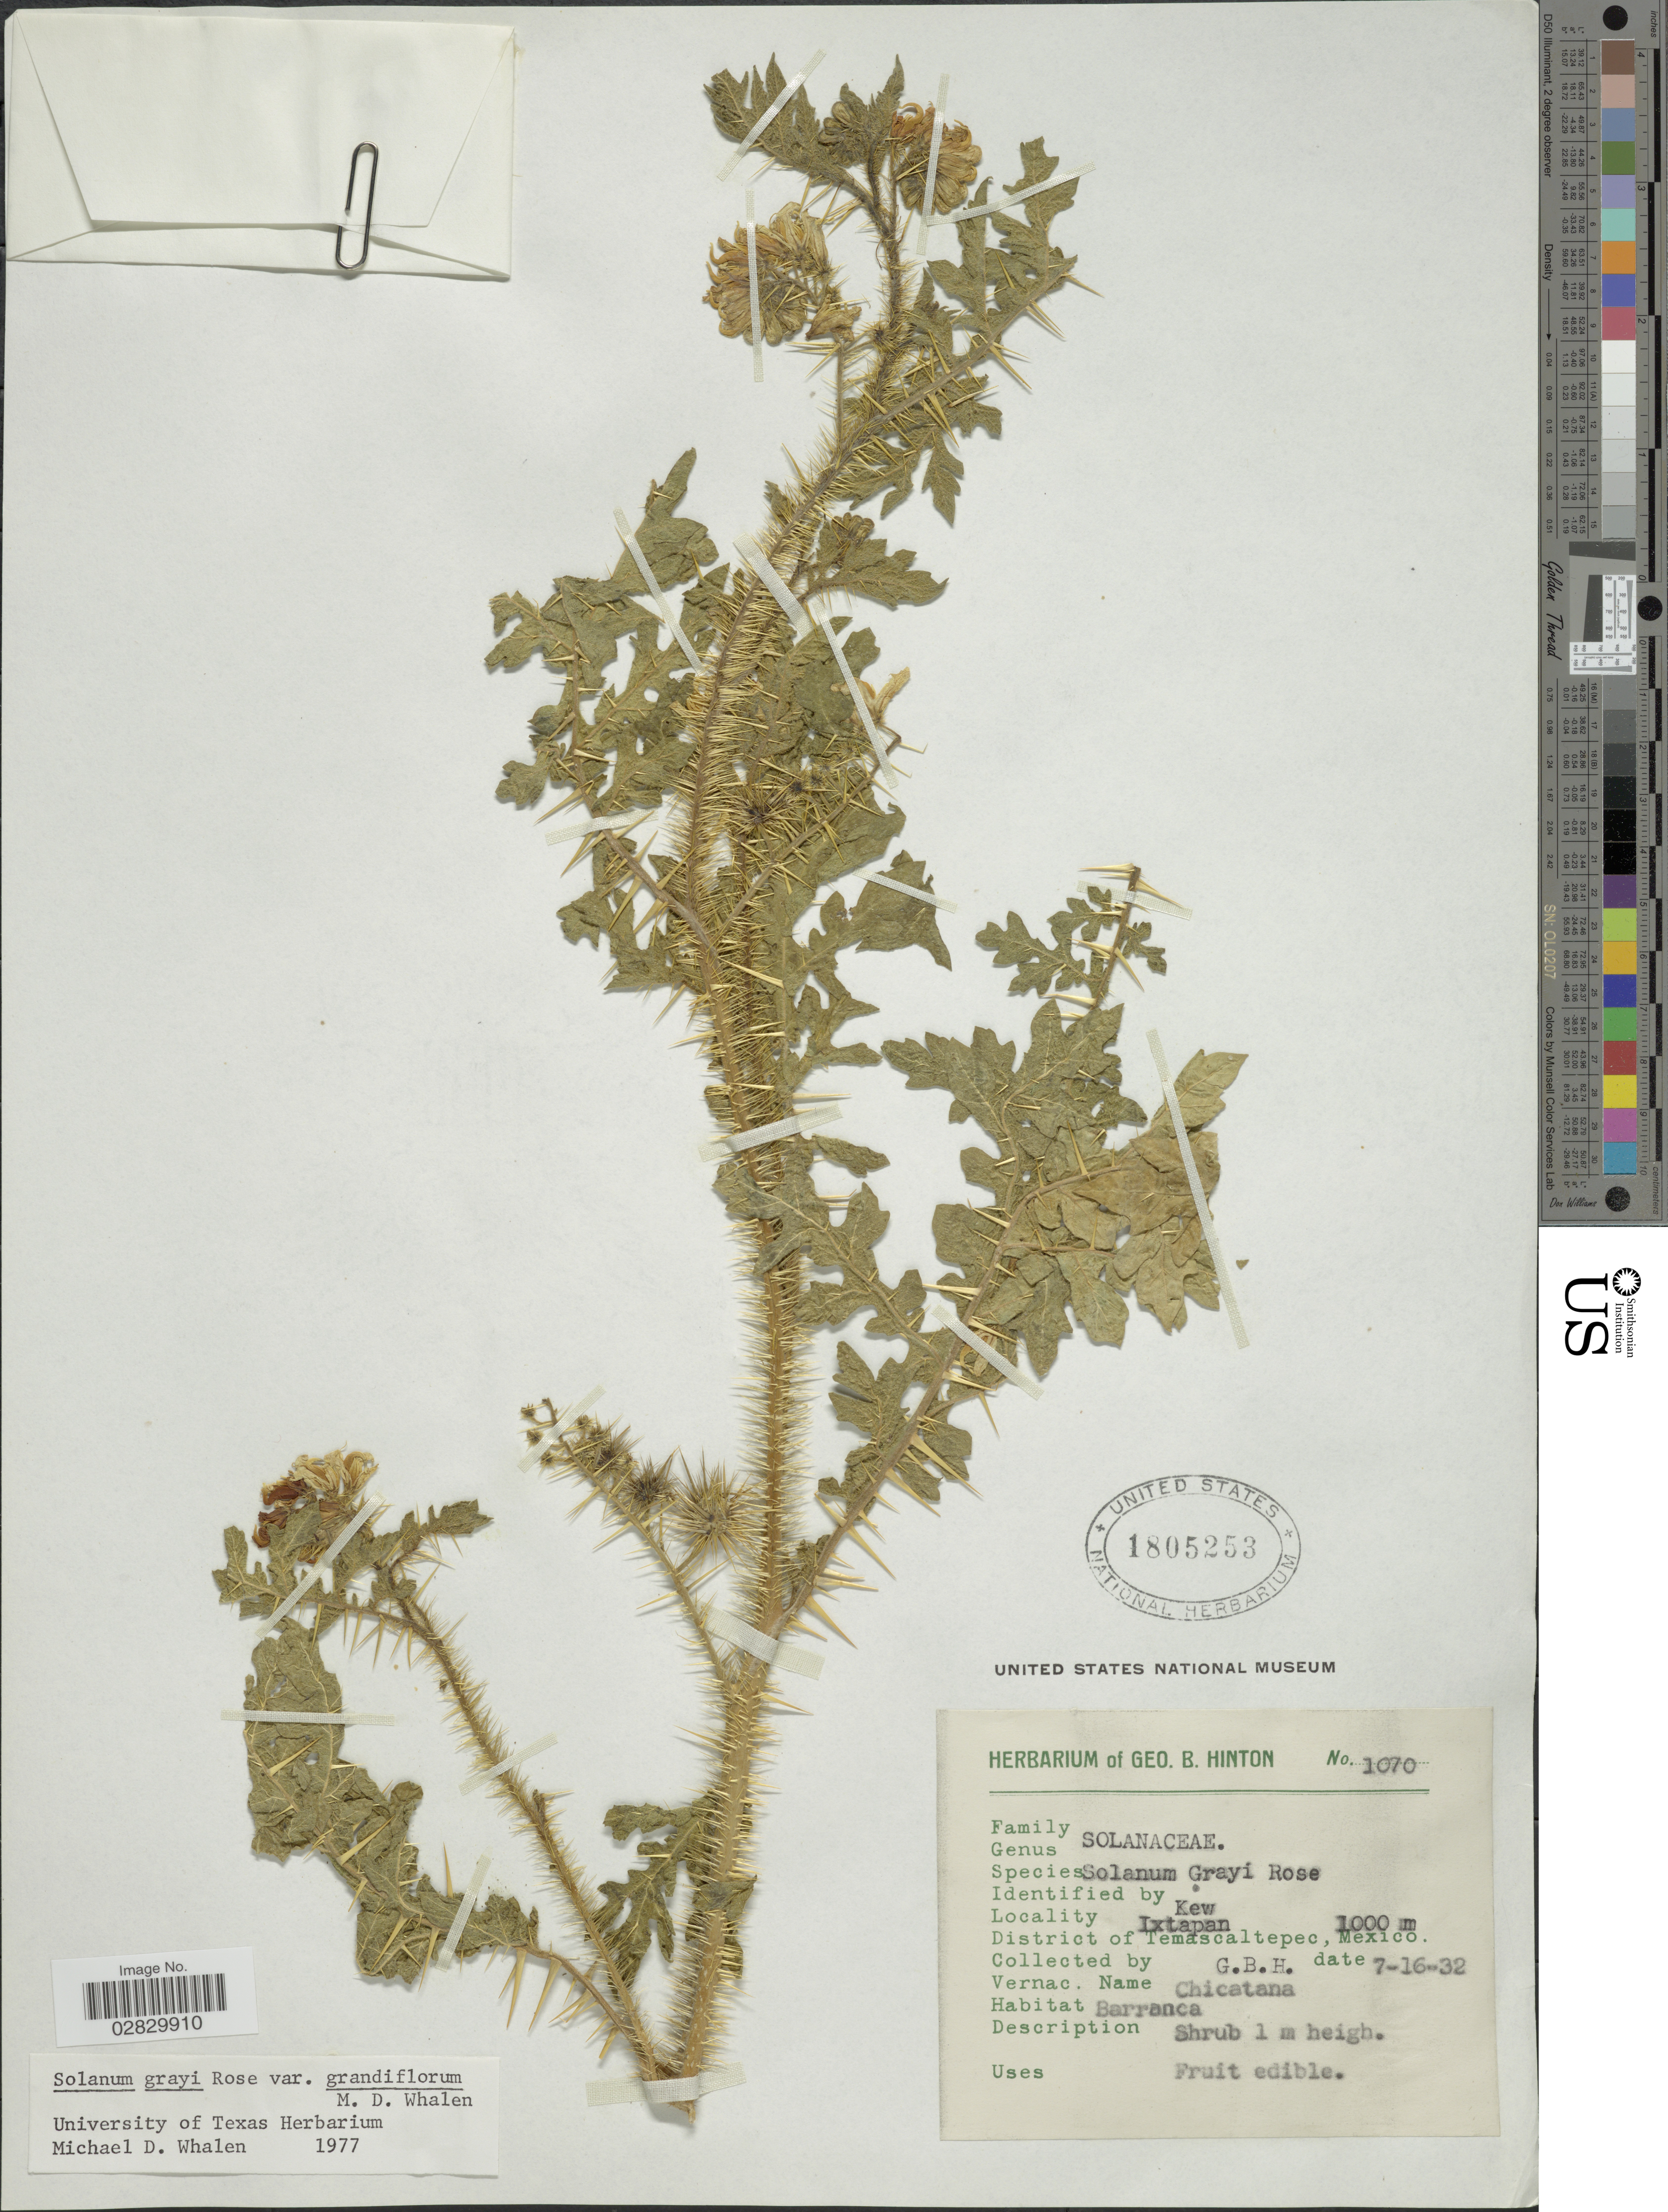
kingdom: Plantae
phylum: Tracheophyta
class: Magnoliopsida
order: Solanales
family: Solanaceae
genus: Solanum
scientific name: Solanum grayi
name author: Rose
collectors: G. B. Hinton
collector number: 1070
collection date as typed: Transcribed d/m/y: 16/7/32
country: Mexico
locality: Ixtapan, District of Temascaltepec.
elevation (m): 1000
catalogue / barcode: US 1805253